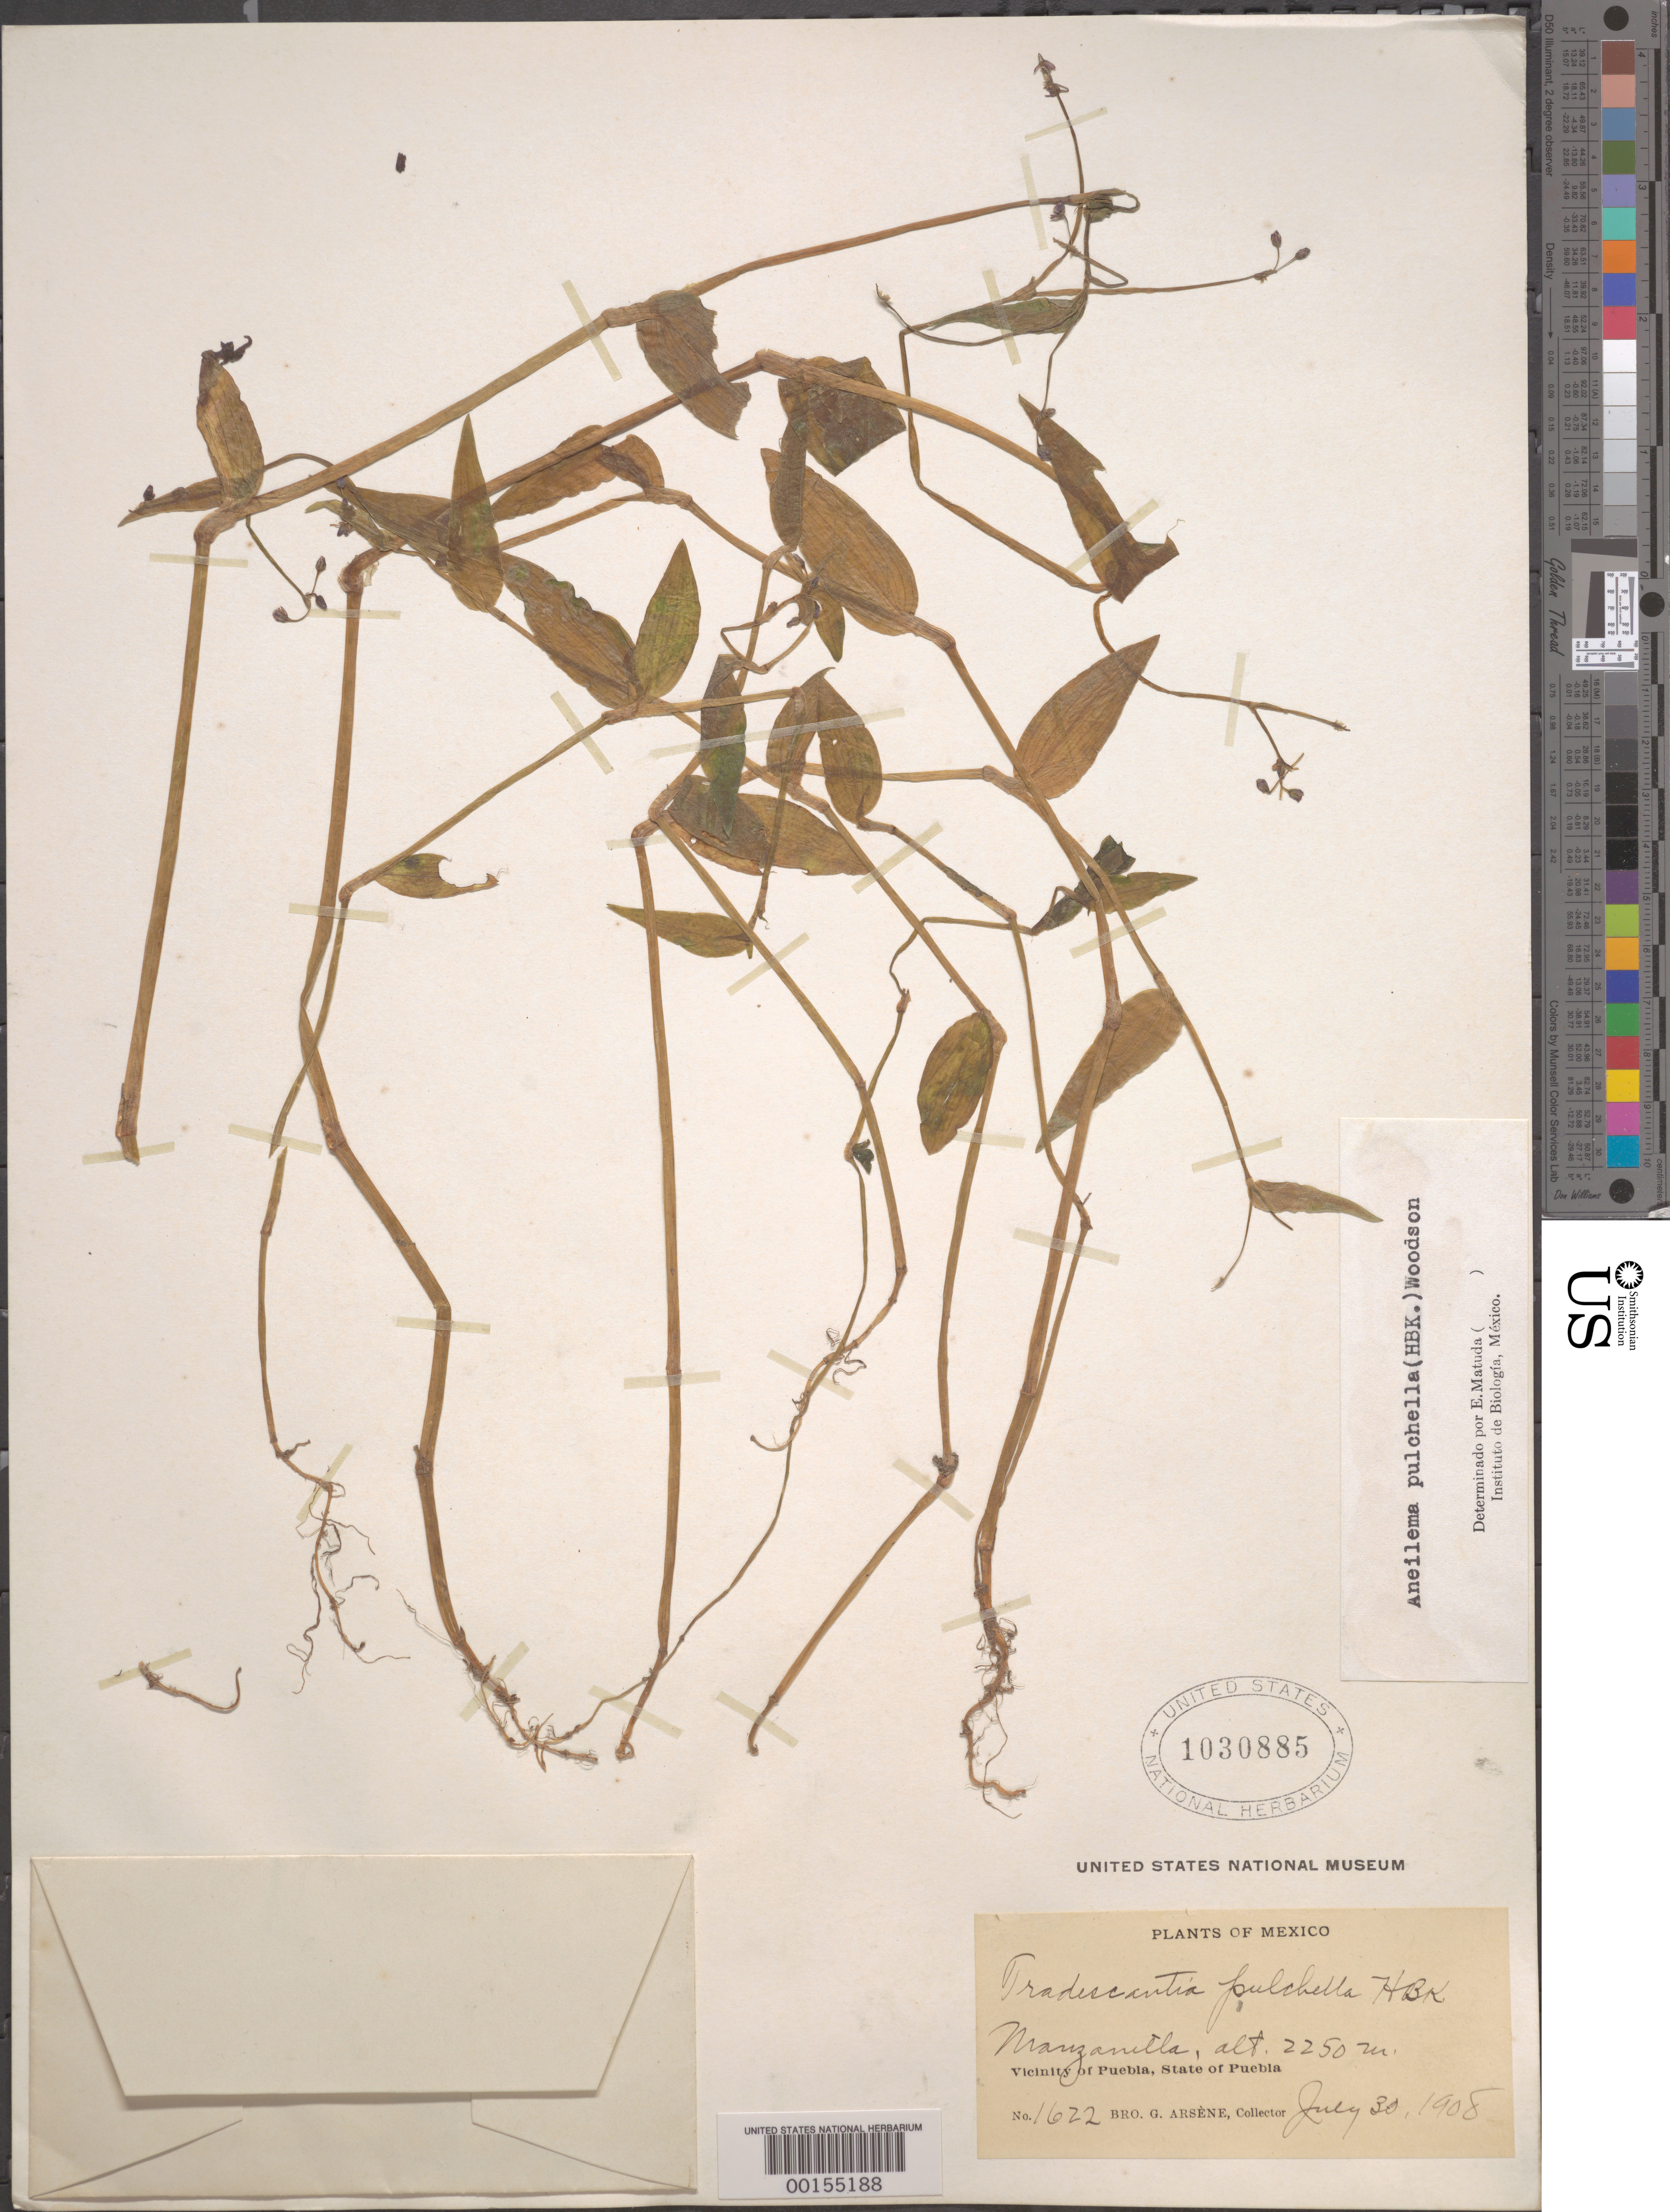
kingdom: Plantae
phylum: Tracheophyta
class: Liliopsida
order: Commelinales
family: Commelinaceae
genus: Gibasis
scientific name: Gibasis pulchella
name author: (Kunth) Raf.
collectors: Bro. G. Arsène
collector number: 1622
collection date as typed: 30 Jul 1908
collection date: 1908-07-30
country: Mexico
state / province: Puebla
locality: Manzanilla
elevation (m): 2250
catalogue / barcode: US 1030885